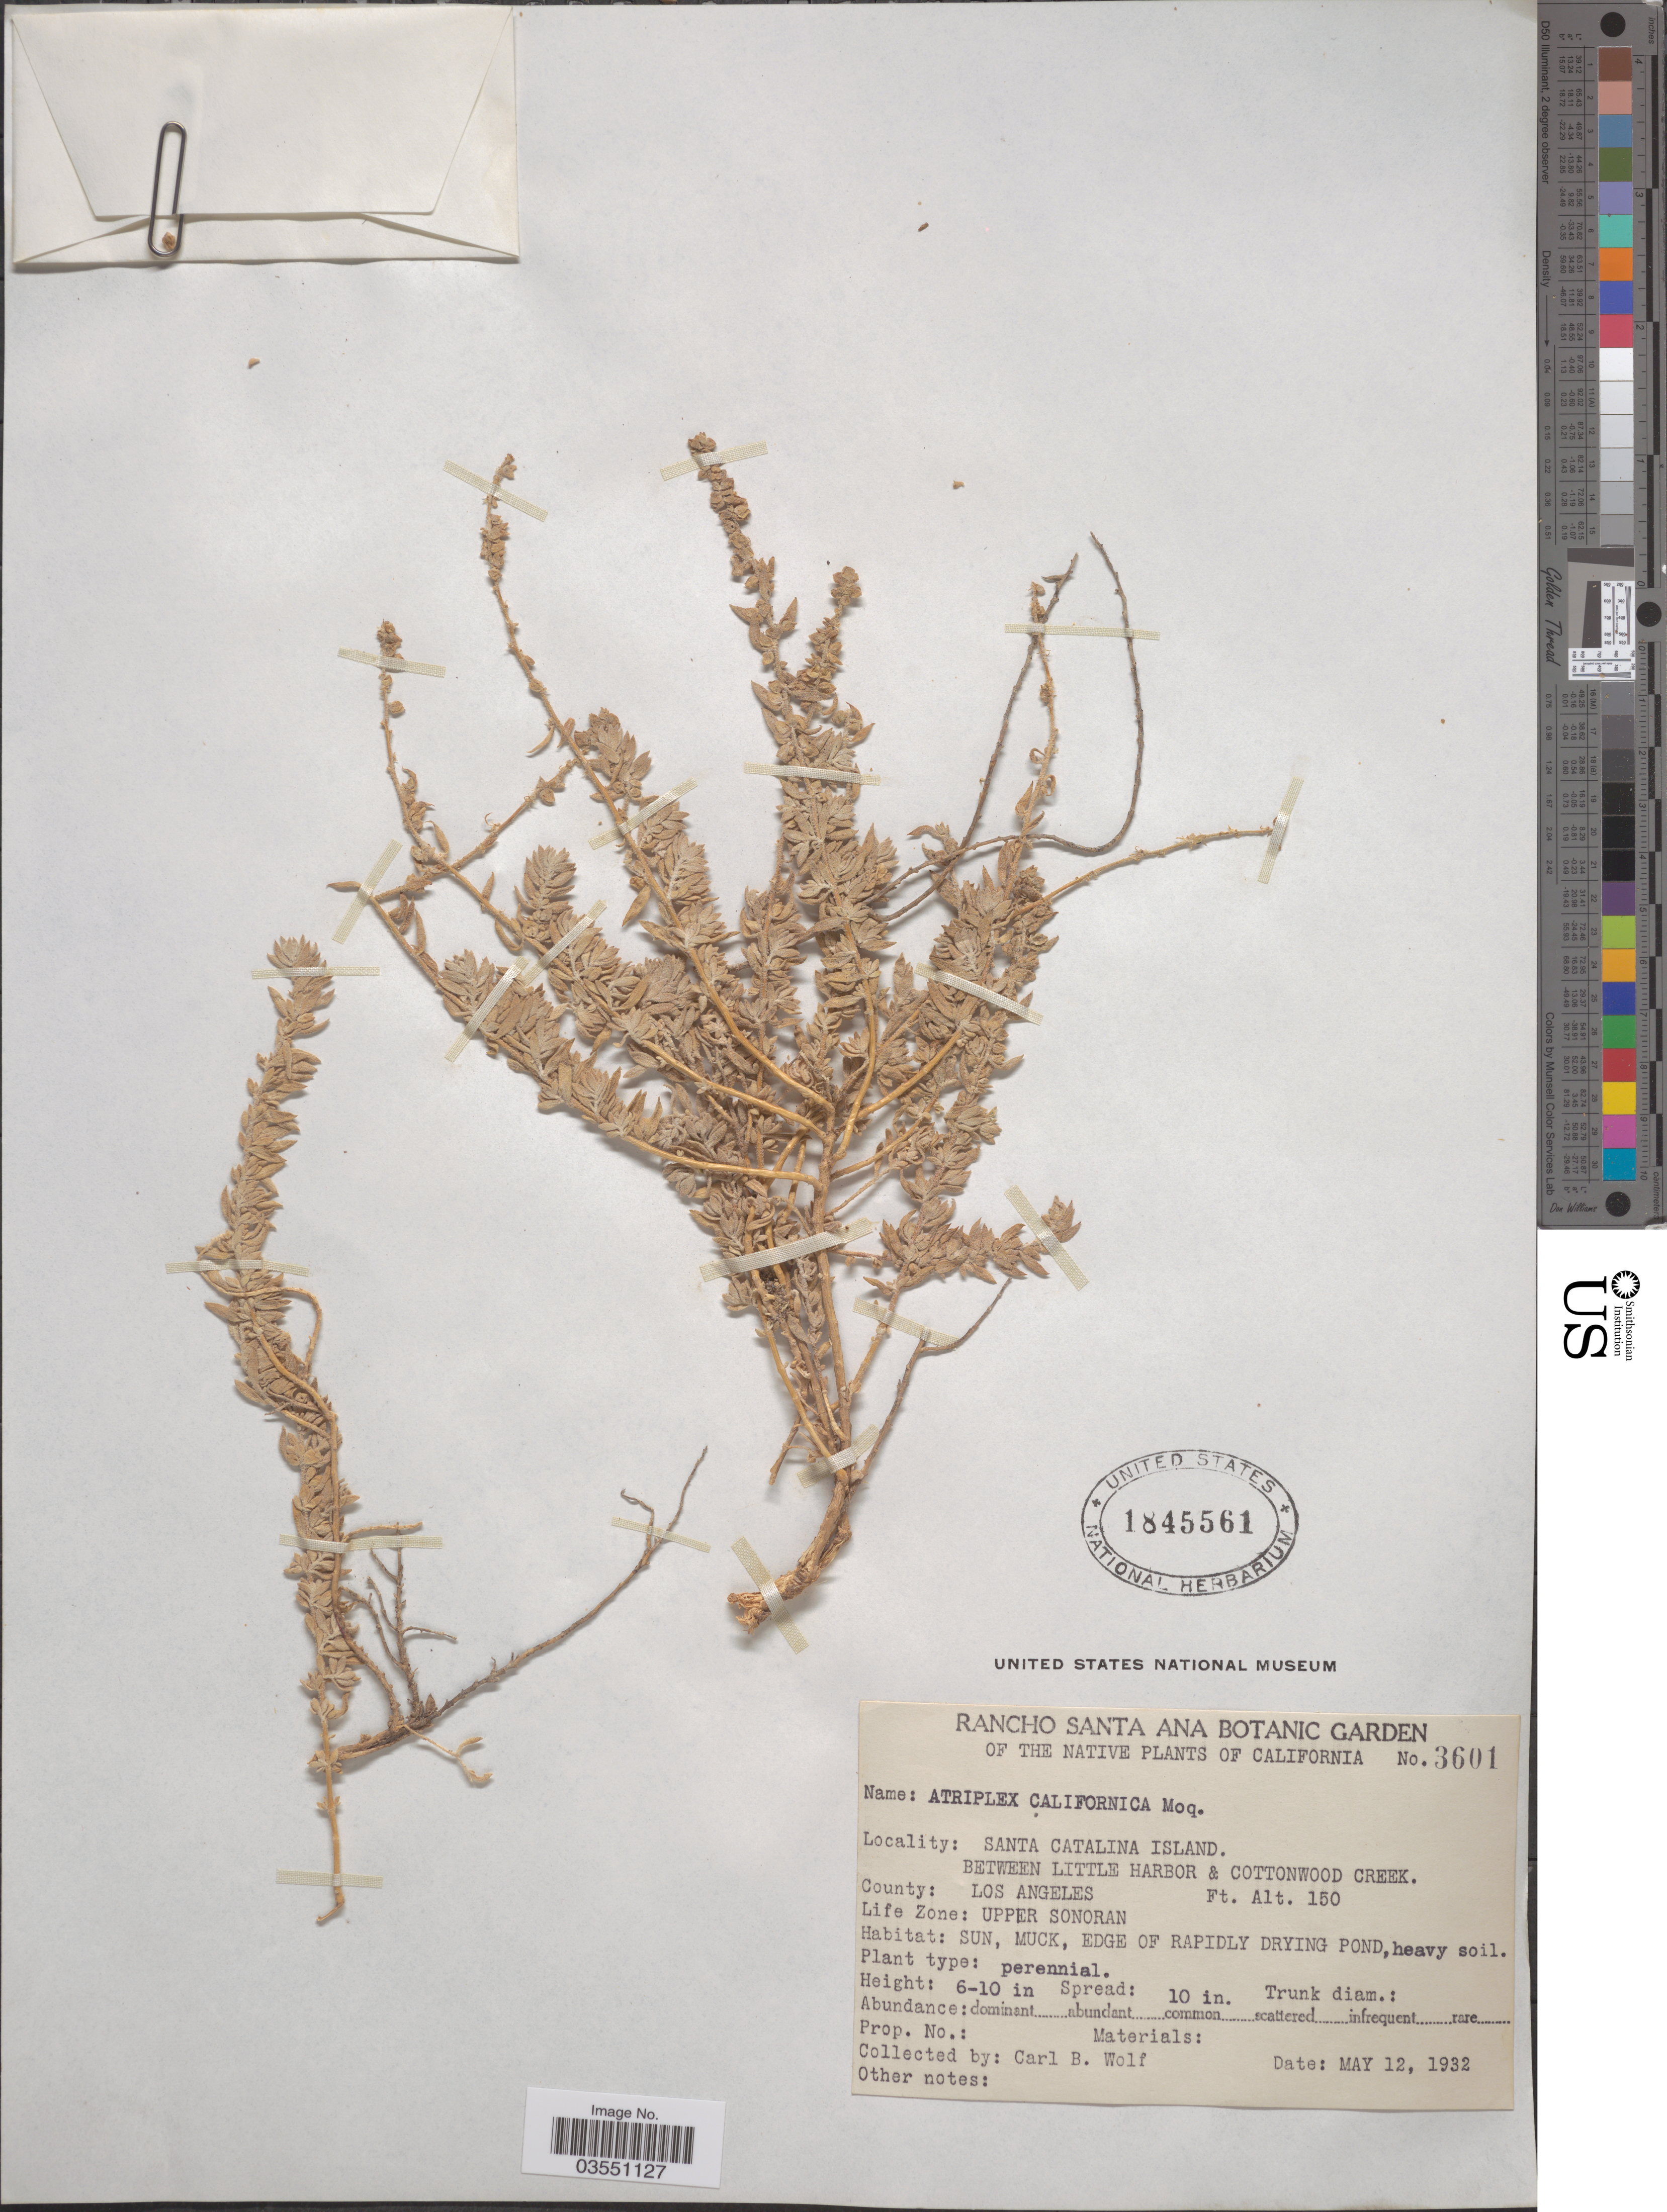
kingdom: Plantae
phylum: Tracheophyta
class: Magnoliopsida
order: Caryophyllales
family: Amaranthaceae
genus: Extriplex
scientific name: Extriplex californica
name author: (Moq.) E.H. Zacharias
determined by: Strong, Mark T., (BOT), Smithsonian Institution - National Museum of Natural History (UNITED STATES)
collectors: C. B. Wolf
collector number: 3601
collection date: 1932-05-12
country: United States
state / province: California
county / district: Los Angeles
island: Santa Catalina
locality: Santa Catalina Island. Between Little Harbor & Cottonwood Creek. County: Los Angeles. Life Zone: Upper Sonoran.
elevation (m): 46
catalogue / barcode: US 1845561